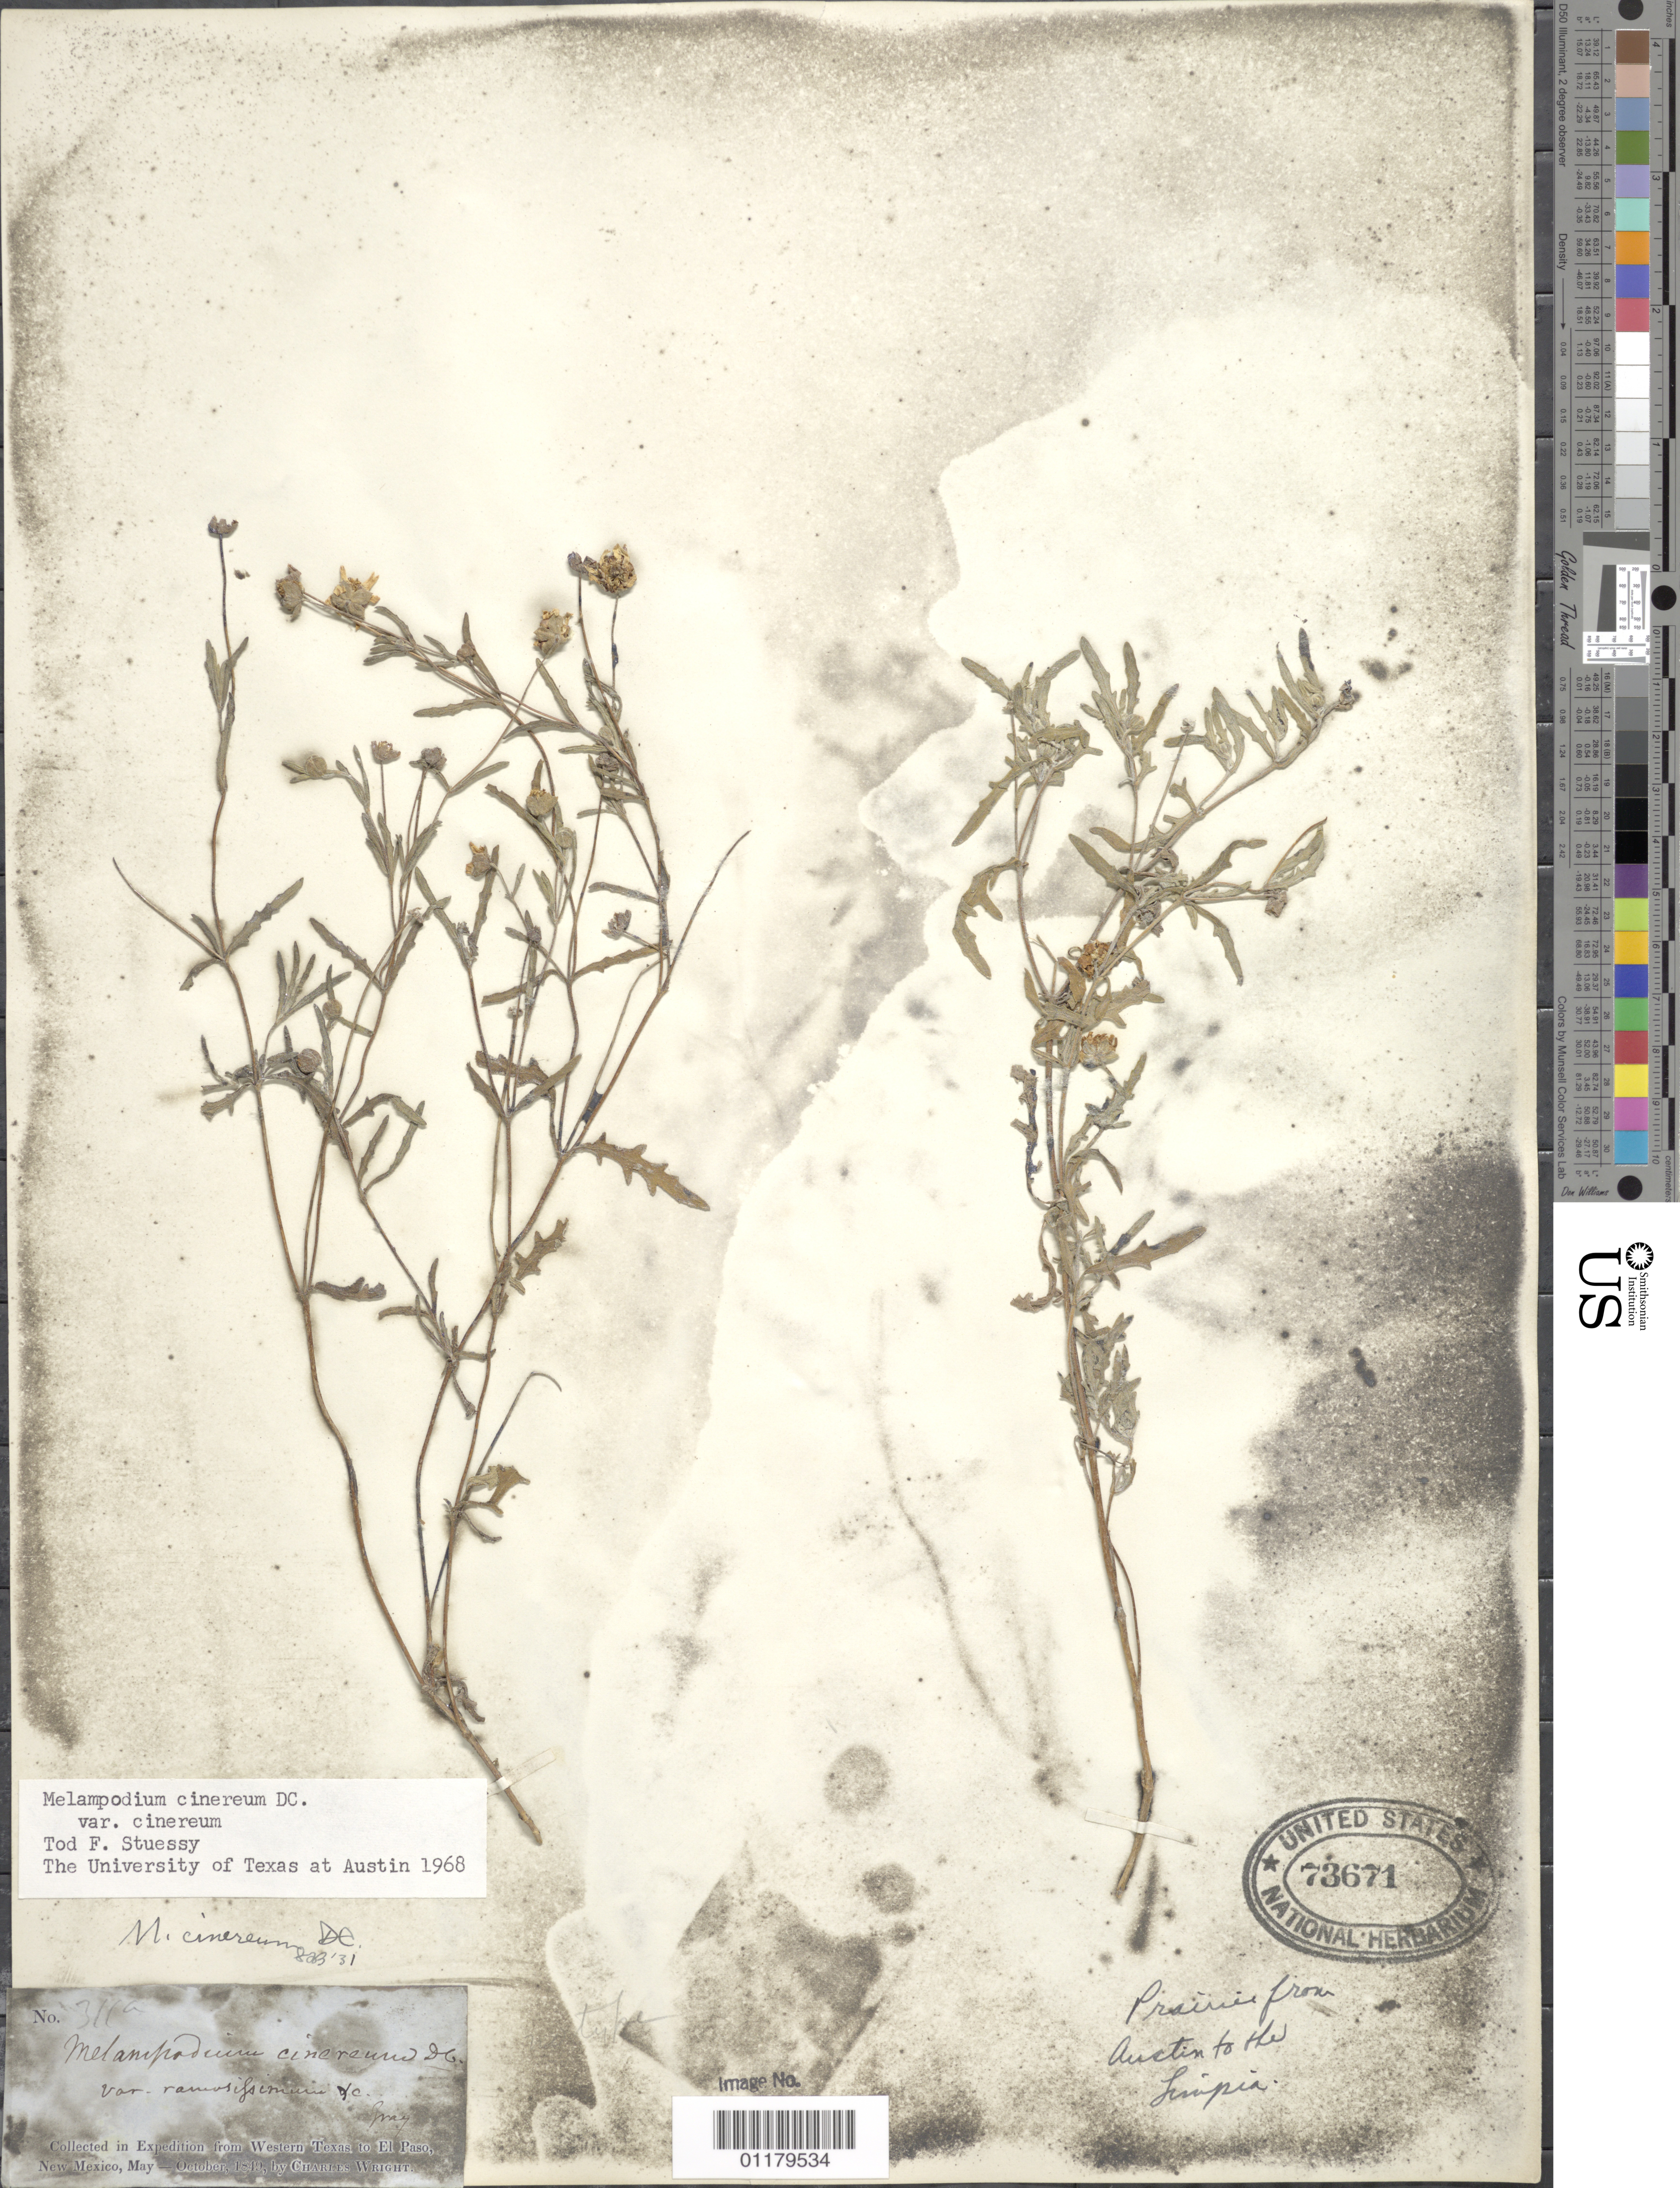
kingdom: Plantae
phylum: Tracheophyta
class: Magnoliopsida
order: Asterales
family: Asteraceae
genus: Melampodium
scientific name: Melampodium cinereum var. cinereum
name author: DC.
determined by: Stuessy, T. F.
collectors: C. Wright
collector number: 311a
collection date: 1849-05/1849-10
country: United States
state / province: New Mexico / Texas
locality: from Western Texas to El Paso, New Mexico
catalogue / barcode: US 73671